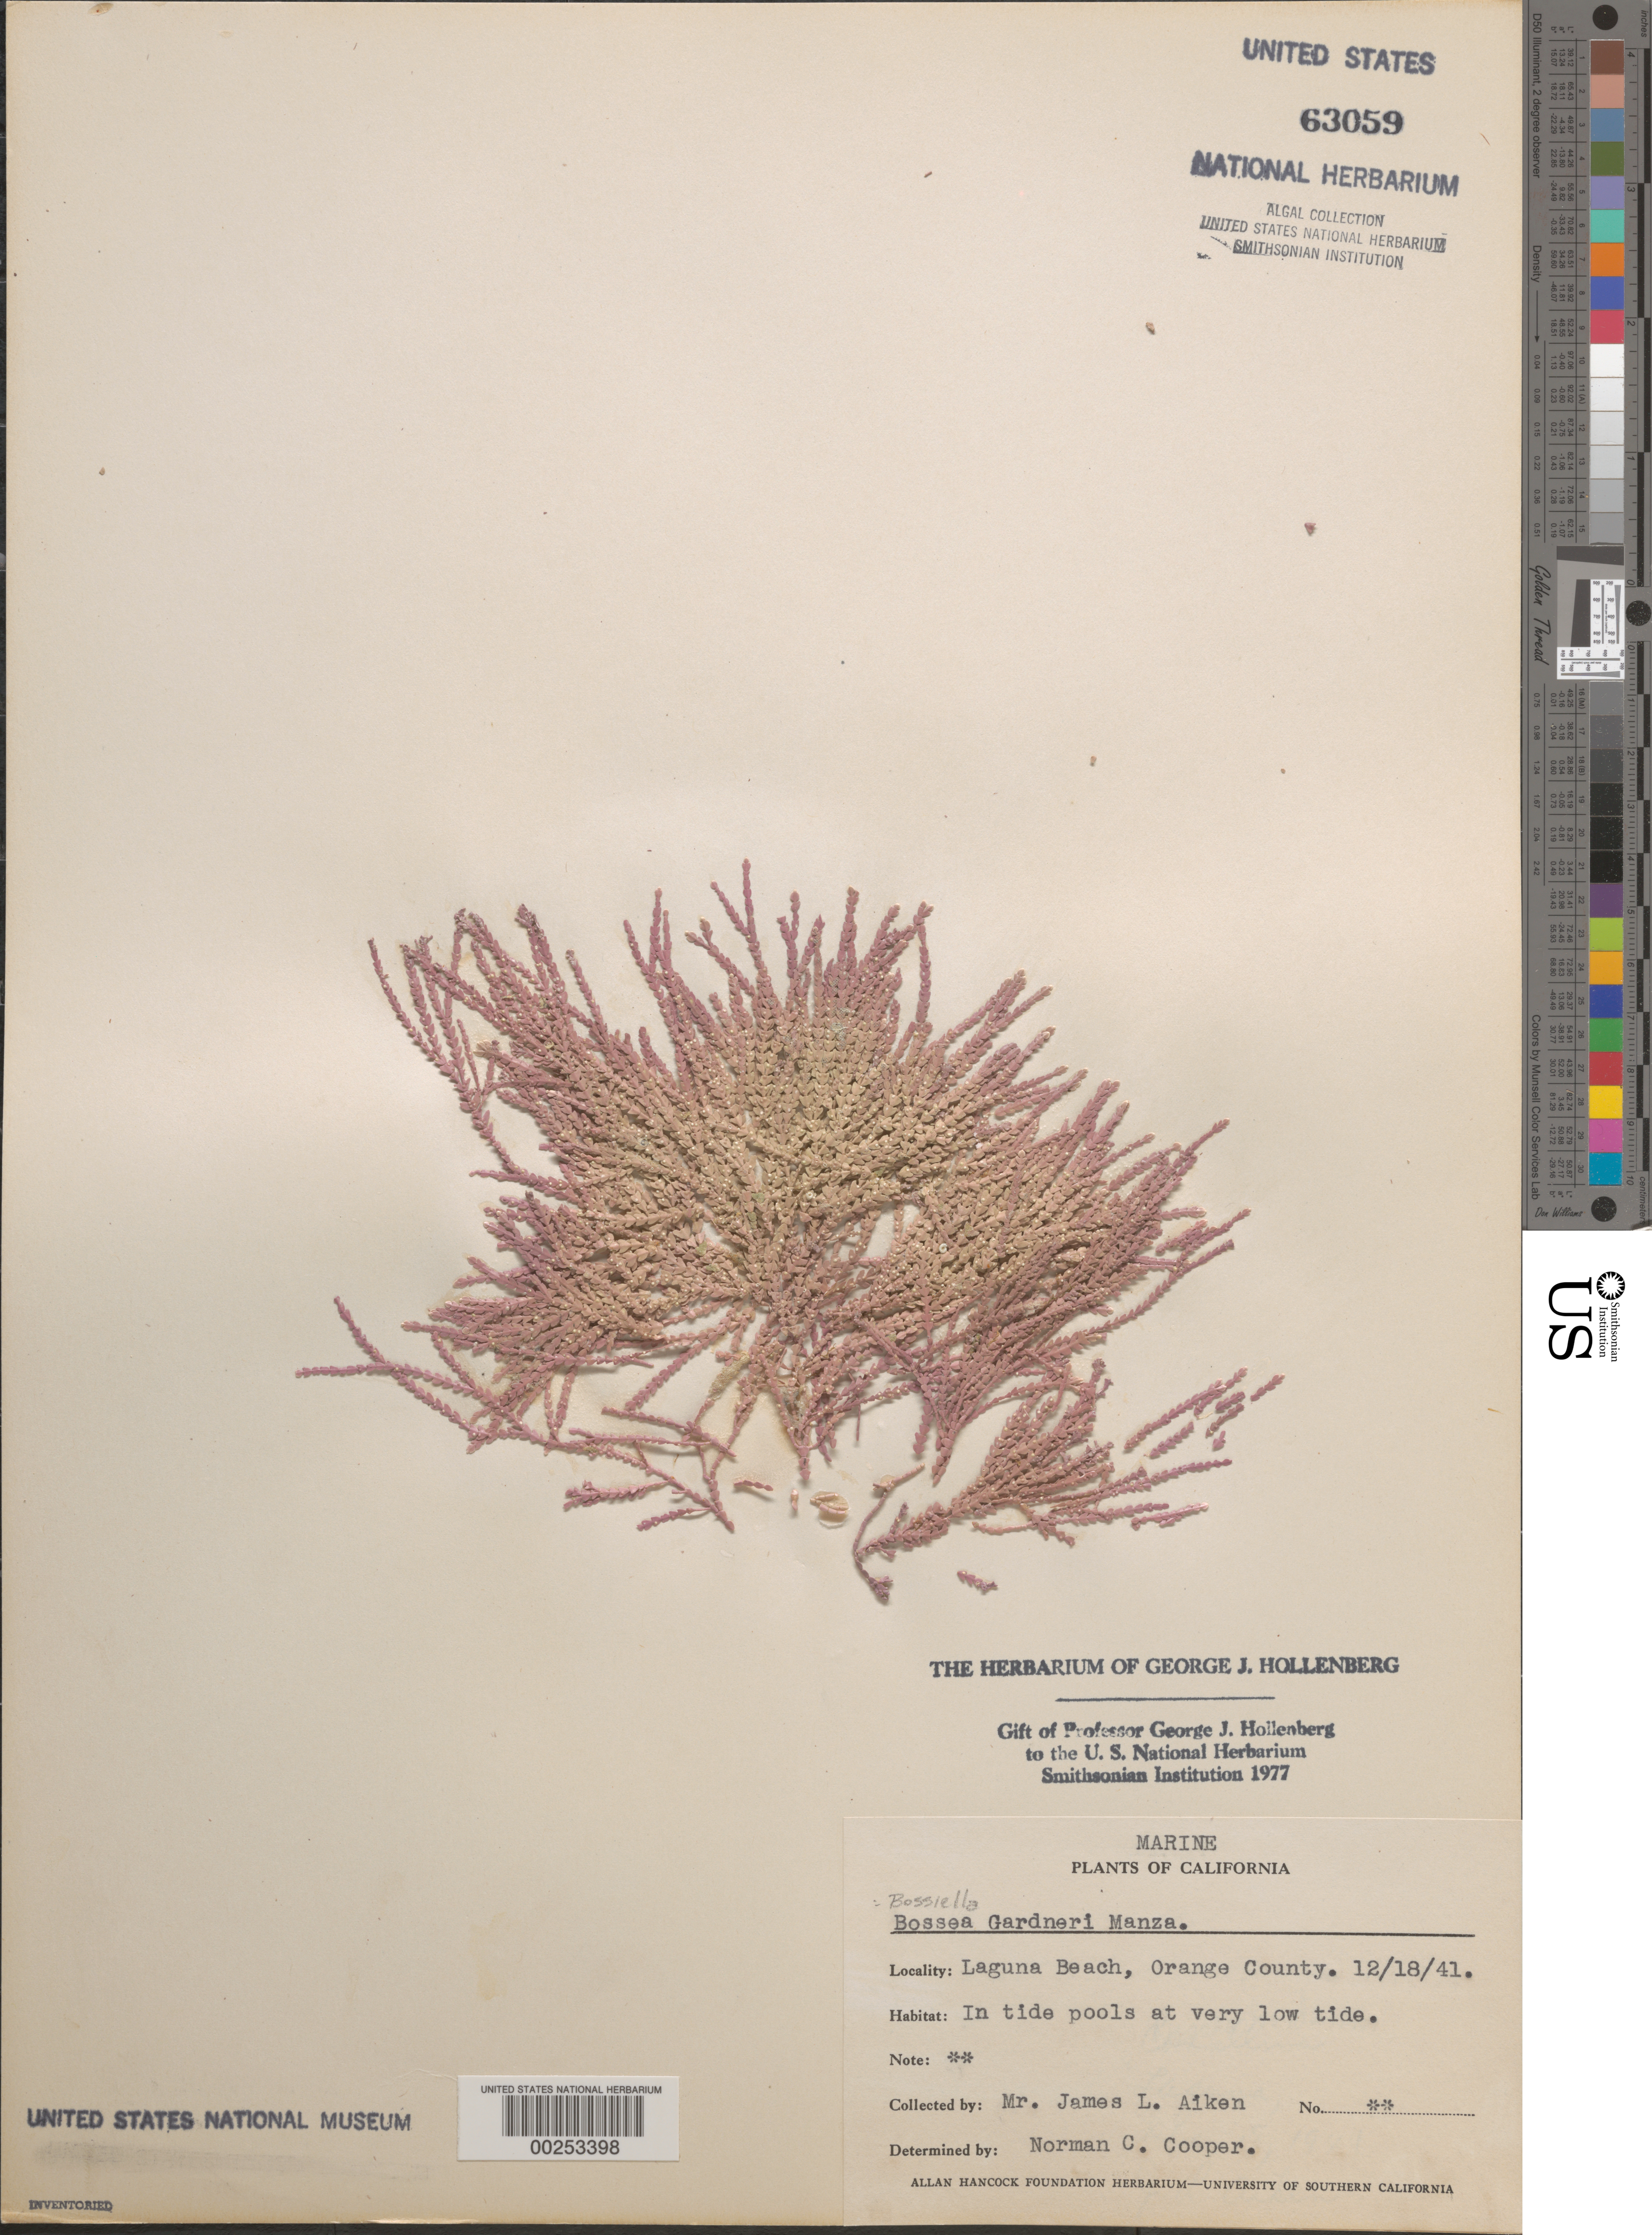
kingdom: Plantae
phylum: Rhodophyta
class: Florideophyceae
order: Corallinales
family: Corallinaceae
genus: Bossiella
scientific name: Bossiella dichotoma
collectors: J. Aiken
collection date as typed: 18 Dec 1941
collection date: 1941-12-18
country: United States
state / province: California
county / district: Orange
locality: Laguna Beach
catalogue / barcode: US 63059